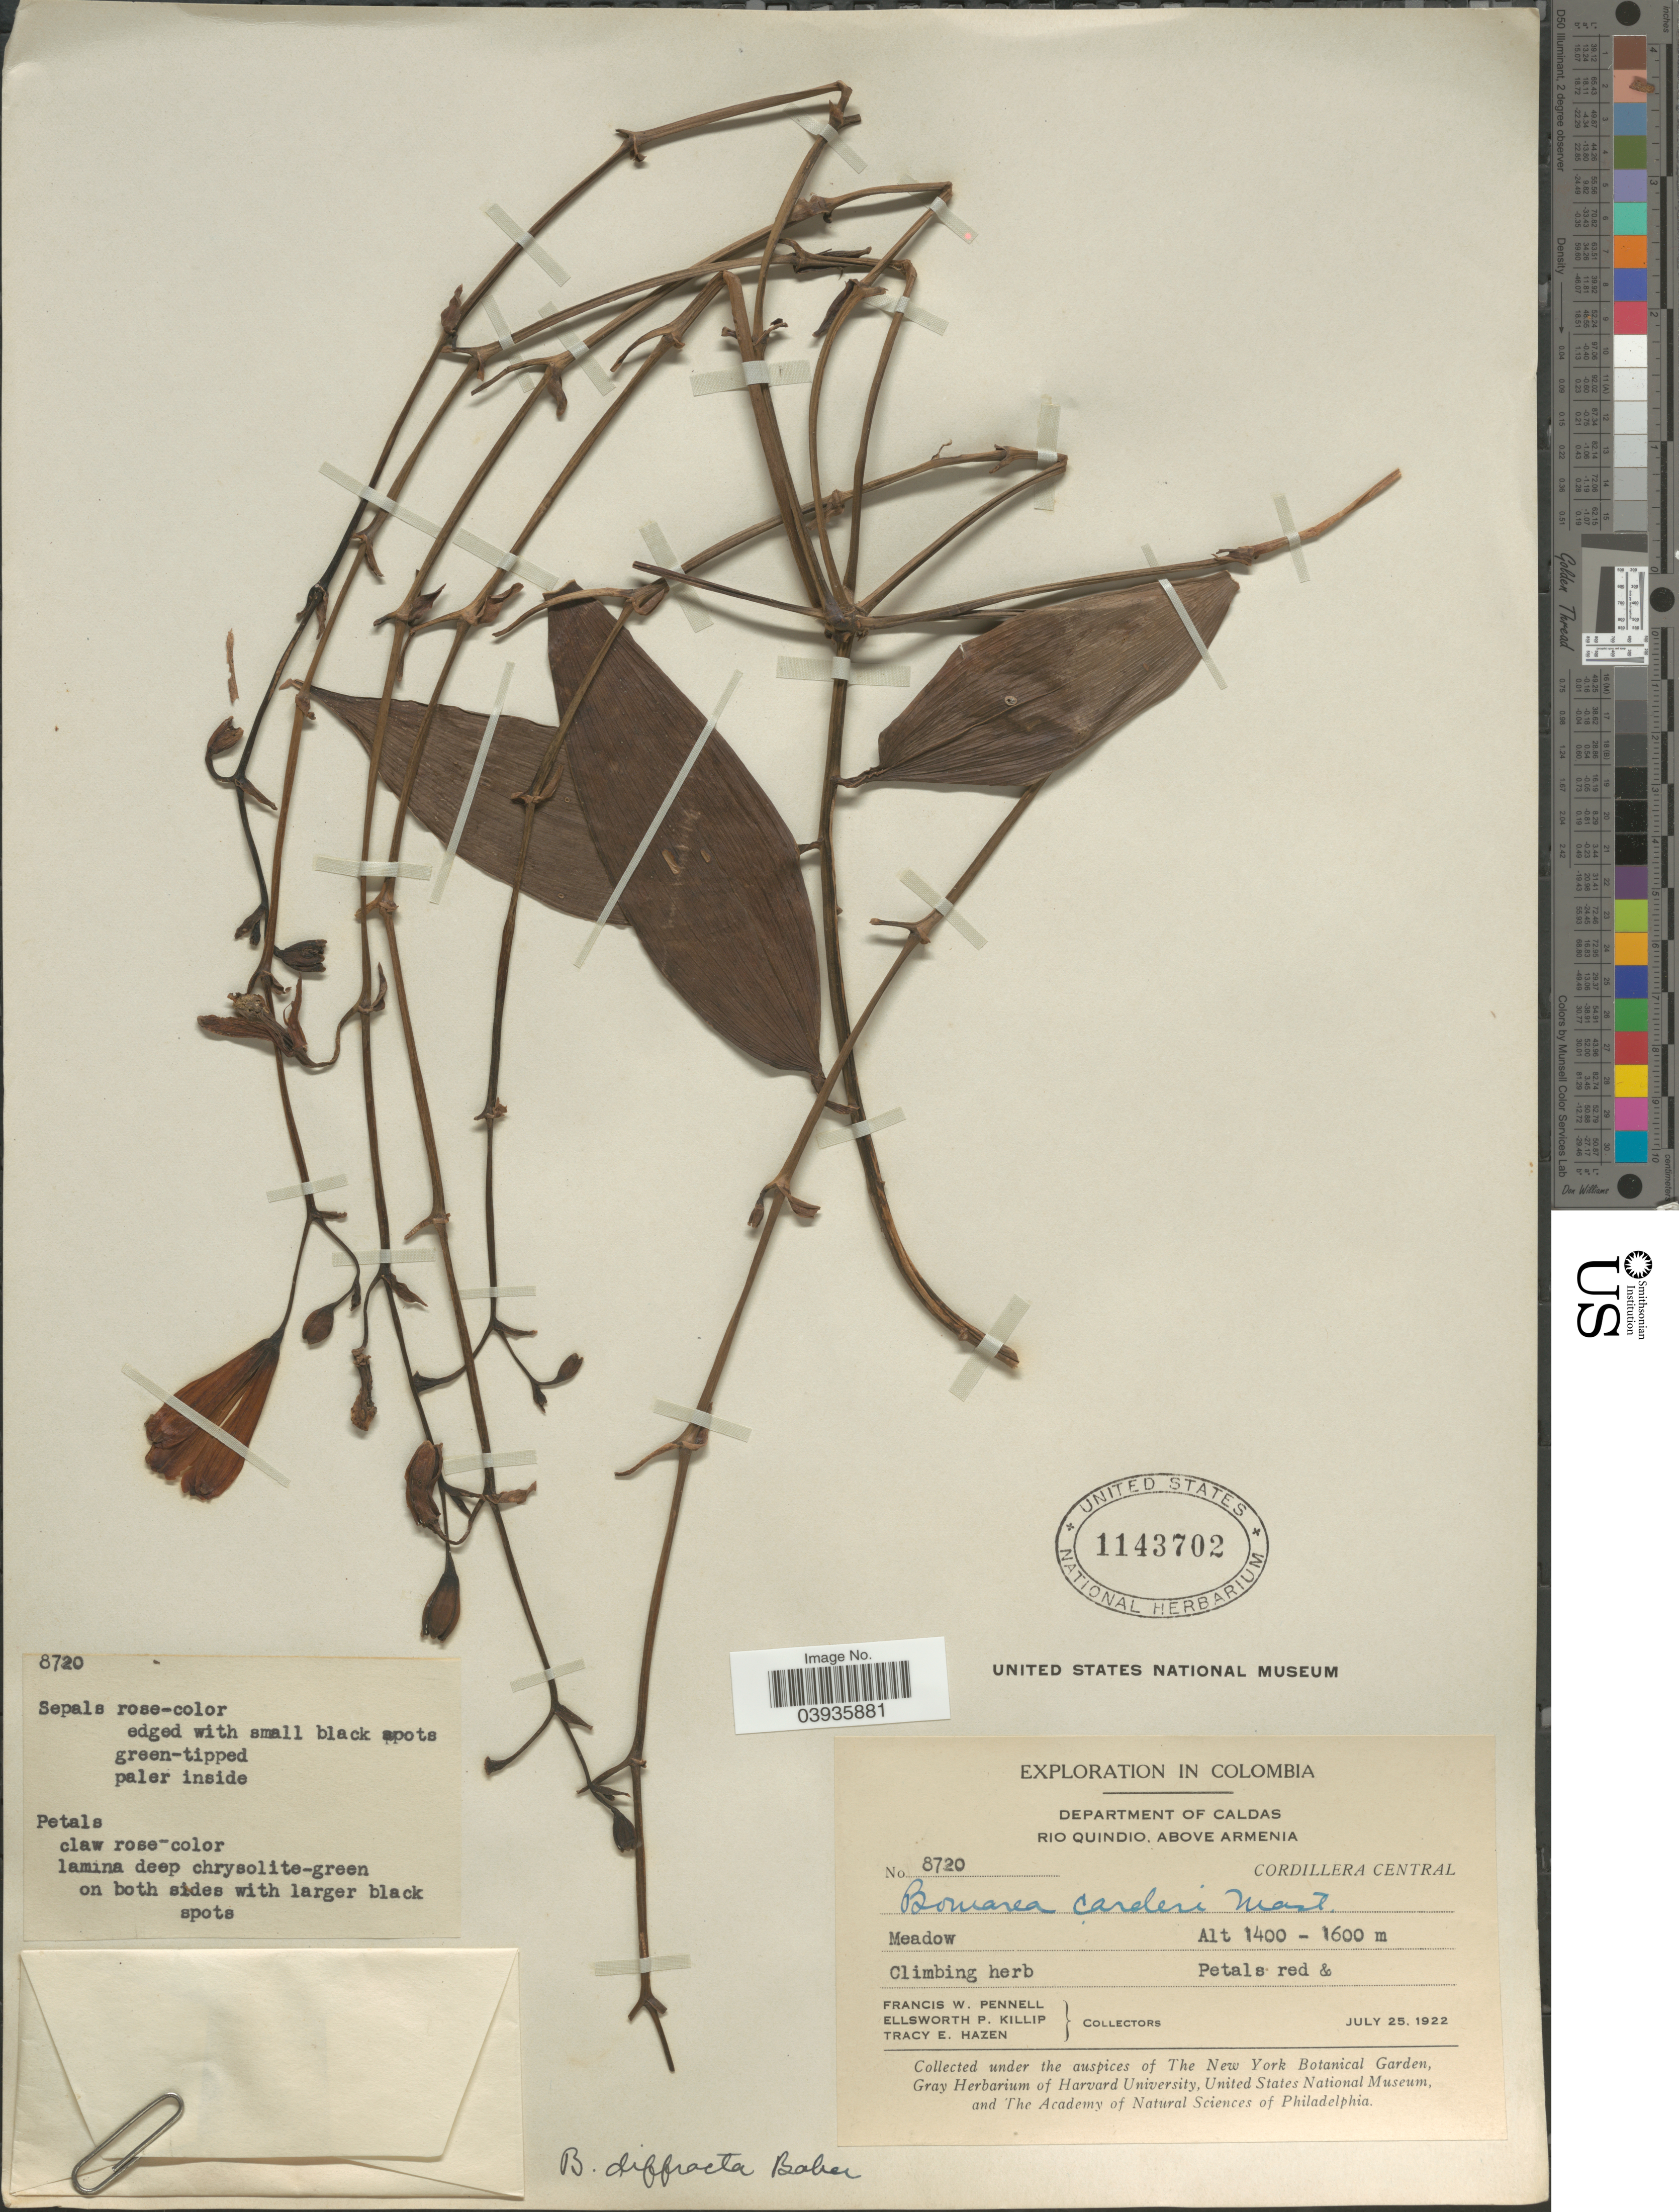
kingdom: Plantae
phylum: Tracheophyta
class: Liliopsida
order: Liliales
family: Alstroemeriaceae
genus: Bomarea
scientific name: Bomarea diffracta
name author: Baker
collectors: F. W. Pennell, E. P. Killip & T. E. Hazen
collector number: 8720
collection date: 1922-07-25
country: Colombia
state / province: Caldas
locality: Department of Caldas. Rio Quindio, above Armenia. Cordillera Central.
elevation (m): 1400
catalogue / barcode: US 1143702